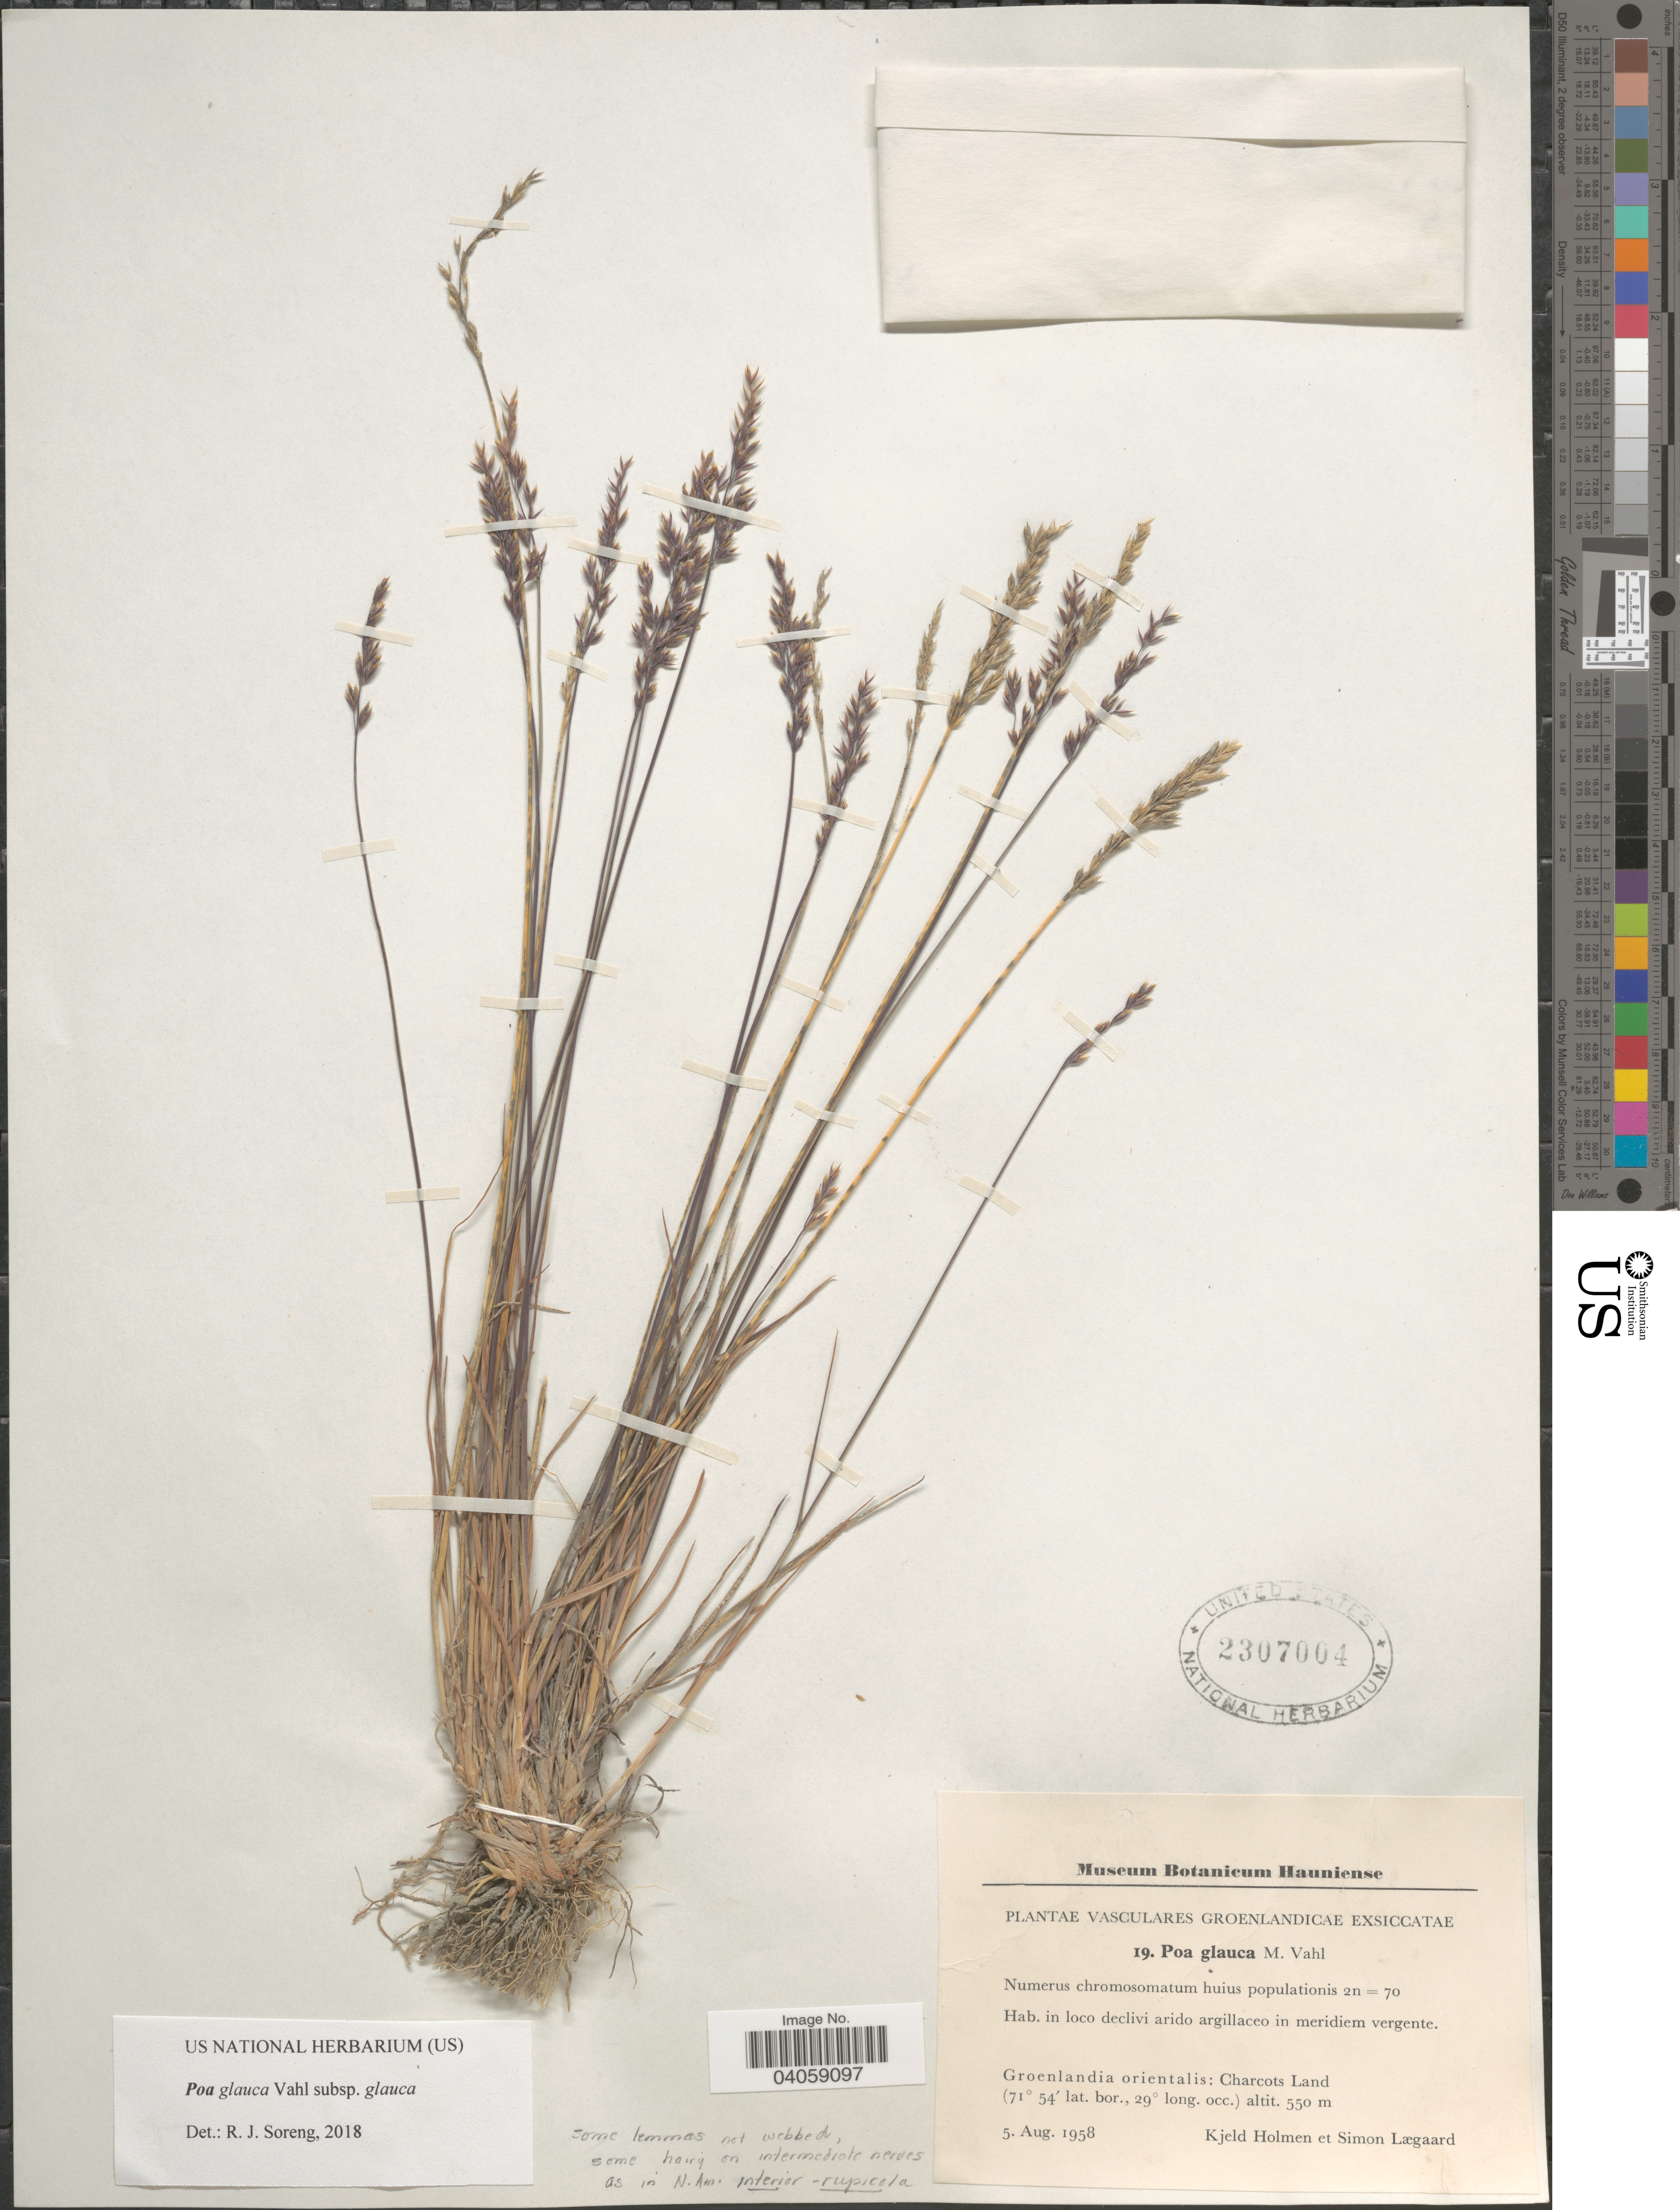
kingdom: Plantae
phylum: Tracheophyta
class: Liliopsida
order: Poales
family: Poaceae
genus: Poa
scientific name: Poa glauca subsp. glauca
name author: Vahl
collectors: K. A. Holmen & S. Lægaard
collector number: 19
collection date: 1958-08-05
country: Greenland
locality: Groenlandicae. Groenlandia orientalis: Charcots Land.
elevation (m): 550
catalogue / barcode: US 2307004